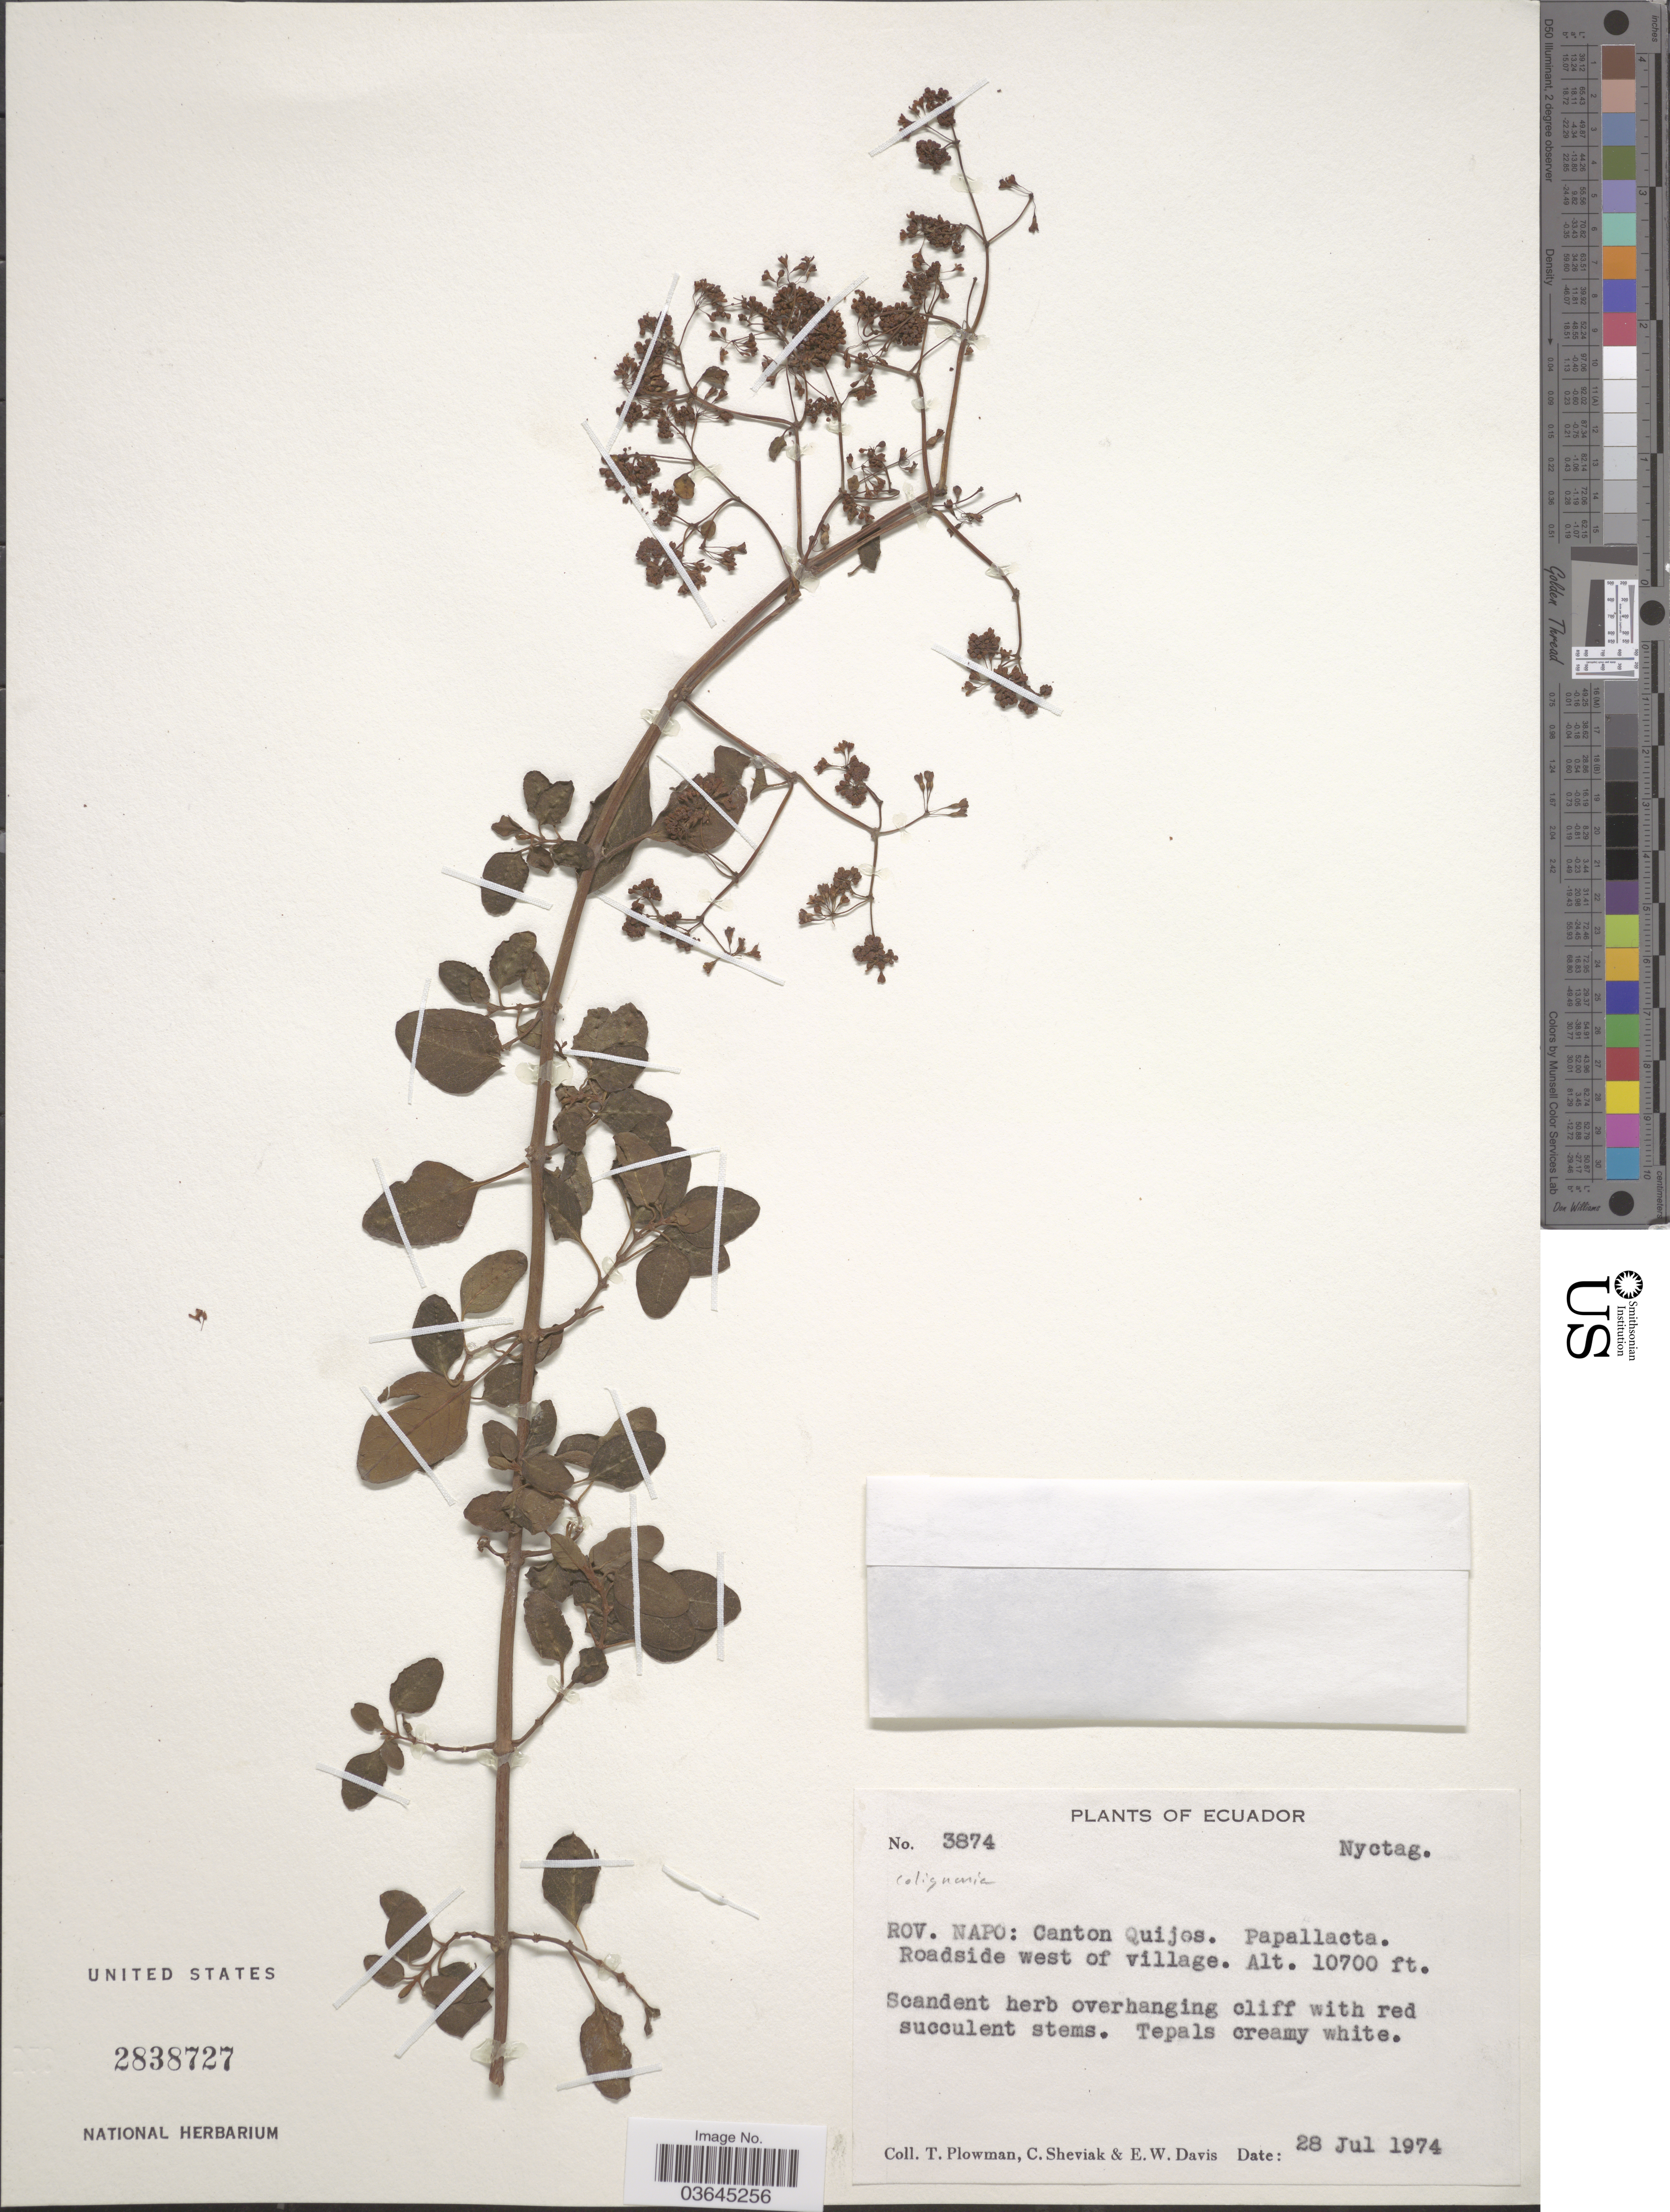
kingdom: Plantae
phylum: Tracheophyta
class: Magnoliopsida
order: Caryophyllales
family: Nyctaginaceae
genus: Colignonia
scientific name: Colignonia sp.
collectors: T. Plowman, C. J. Sheviak & E. W. Davis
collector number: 3874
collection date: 1974-07-28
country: Ecuador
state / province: Napo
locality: Rov. Napo: Canton Quijos. Papallacta. Roadside west of village.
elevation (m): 3261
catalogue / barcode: US 2838727